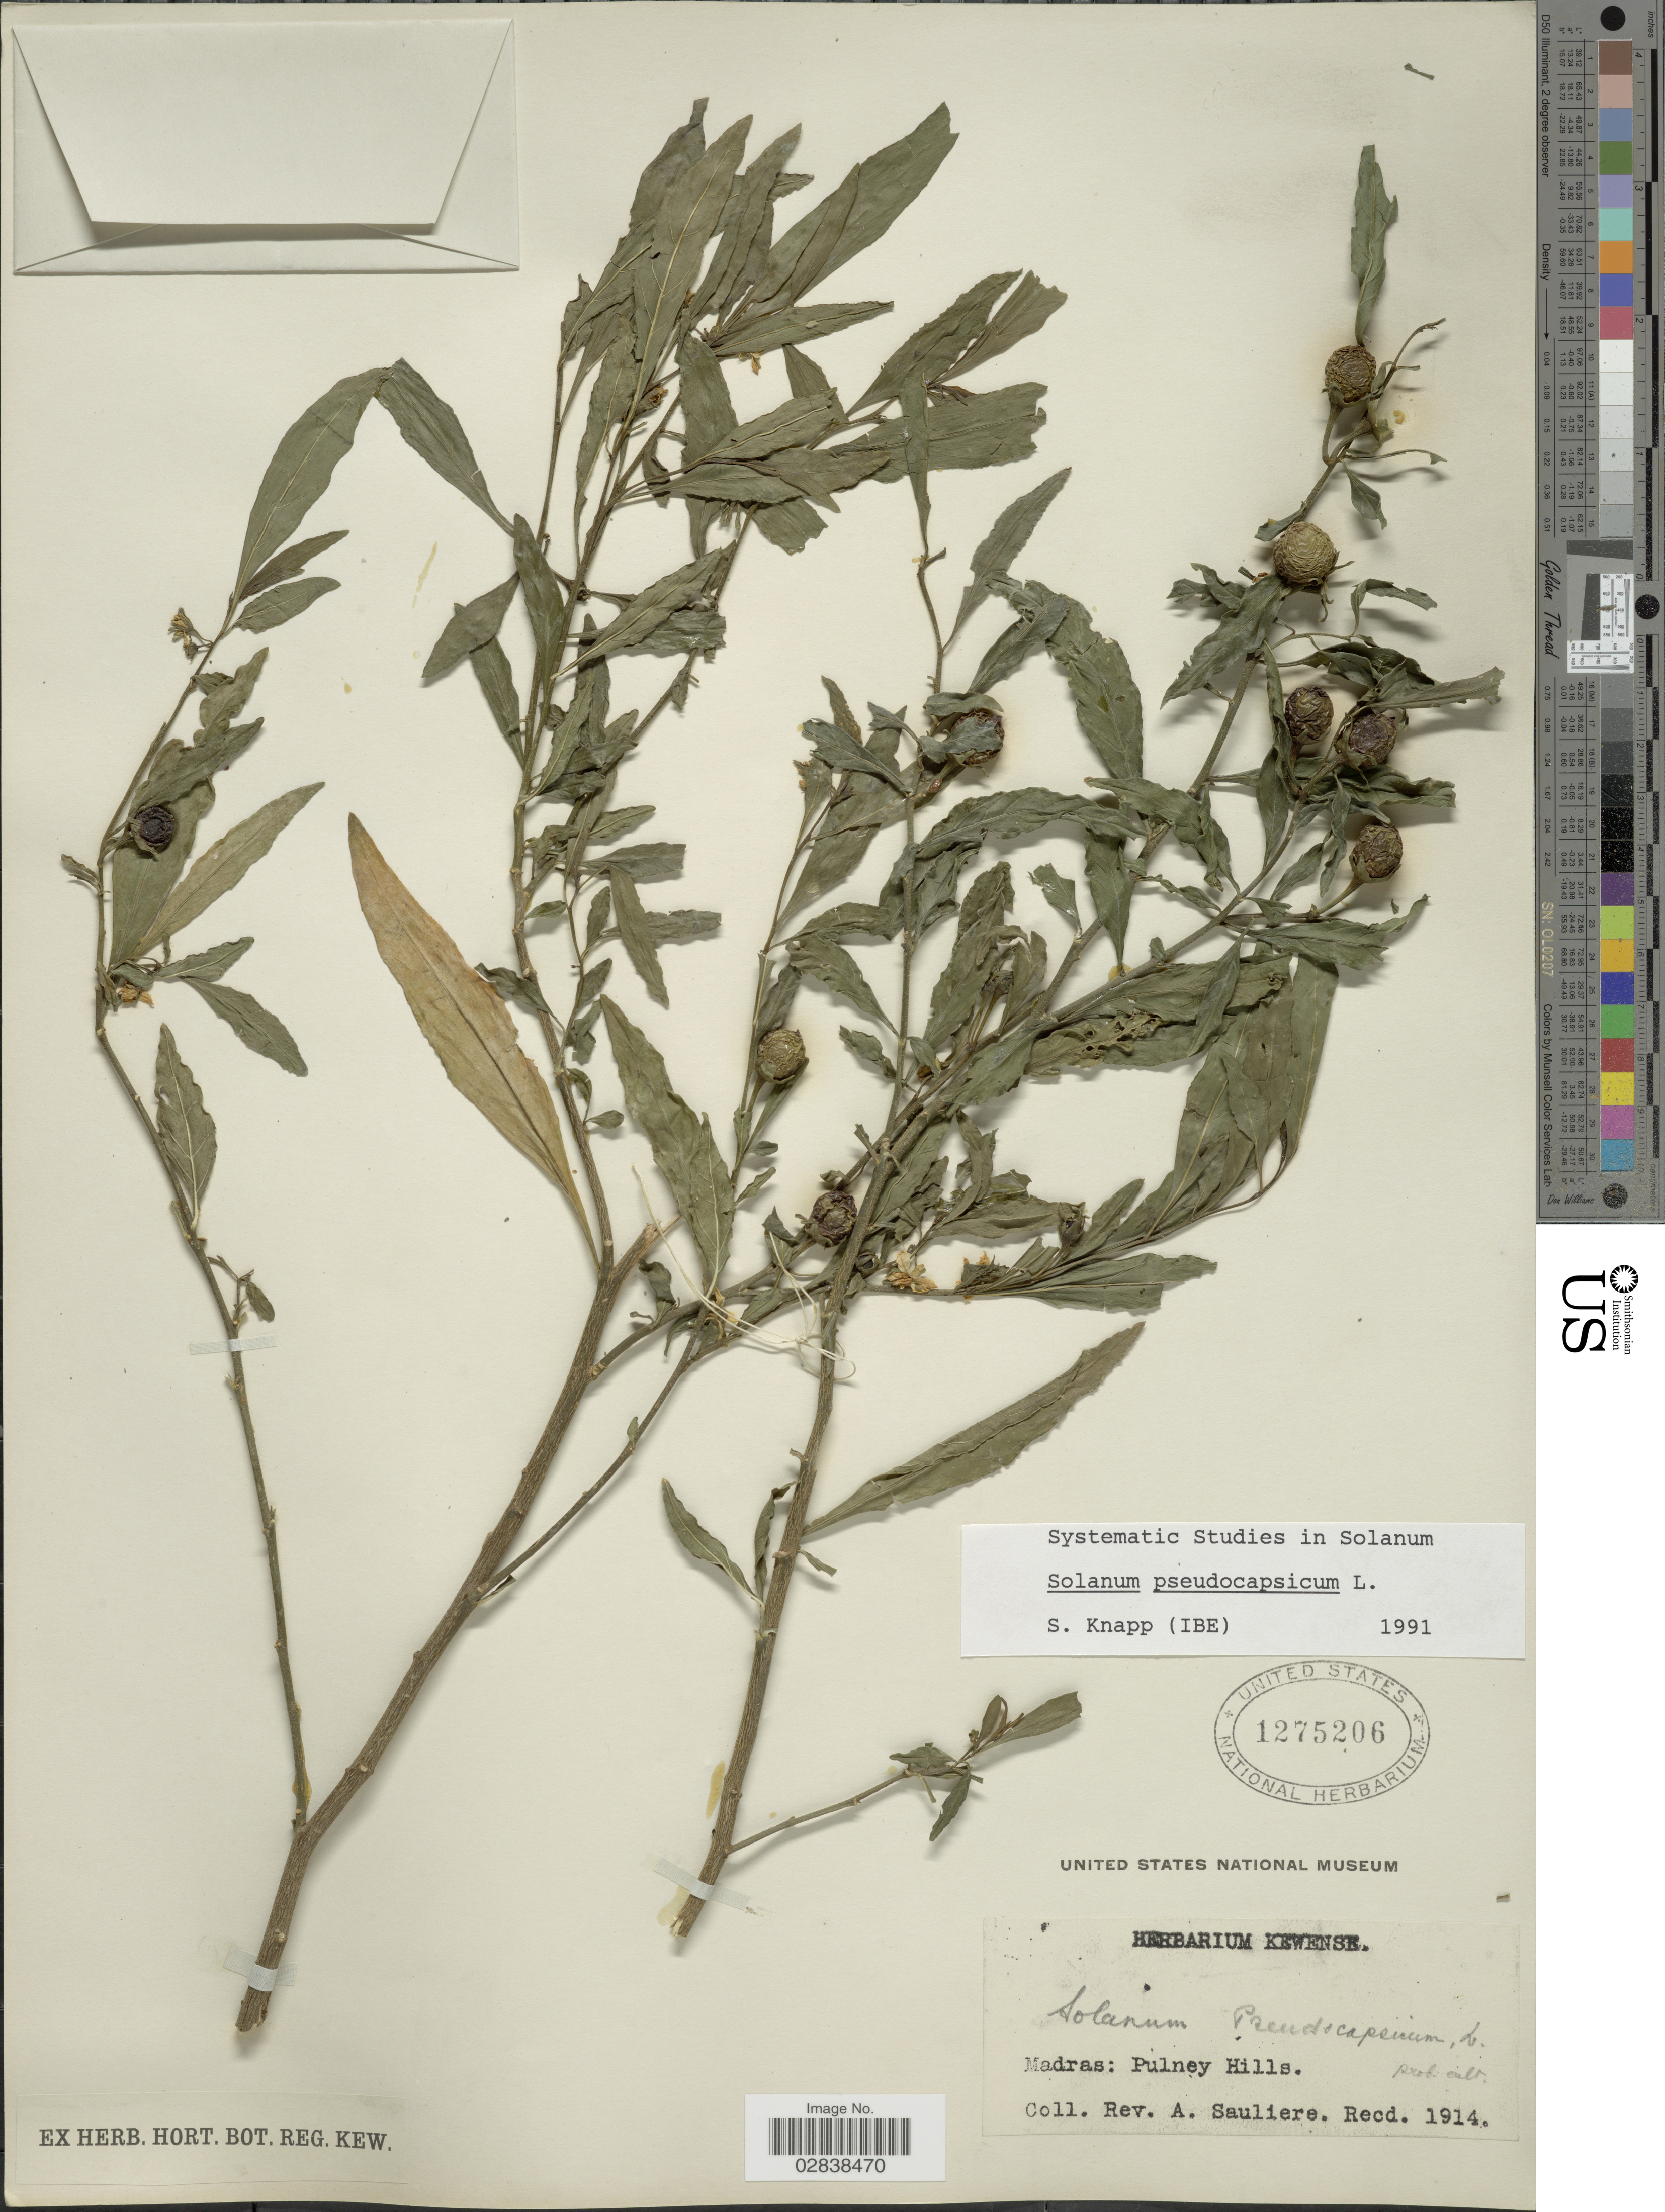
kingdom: Plantae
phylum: Tracheophyta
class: Magnoliopsida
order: Solanales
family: Solanaceae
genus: Solanum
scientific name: Solanum pseudocapsicum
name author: L.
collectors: A. Sauliere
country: India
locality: Madras: Pulney Hills.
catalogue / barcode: US 1275206